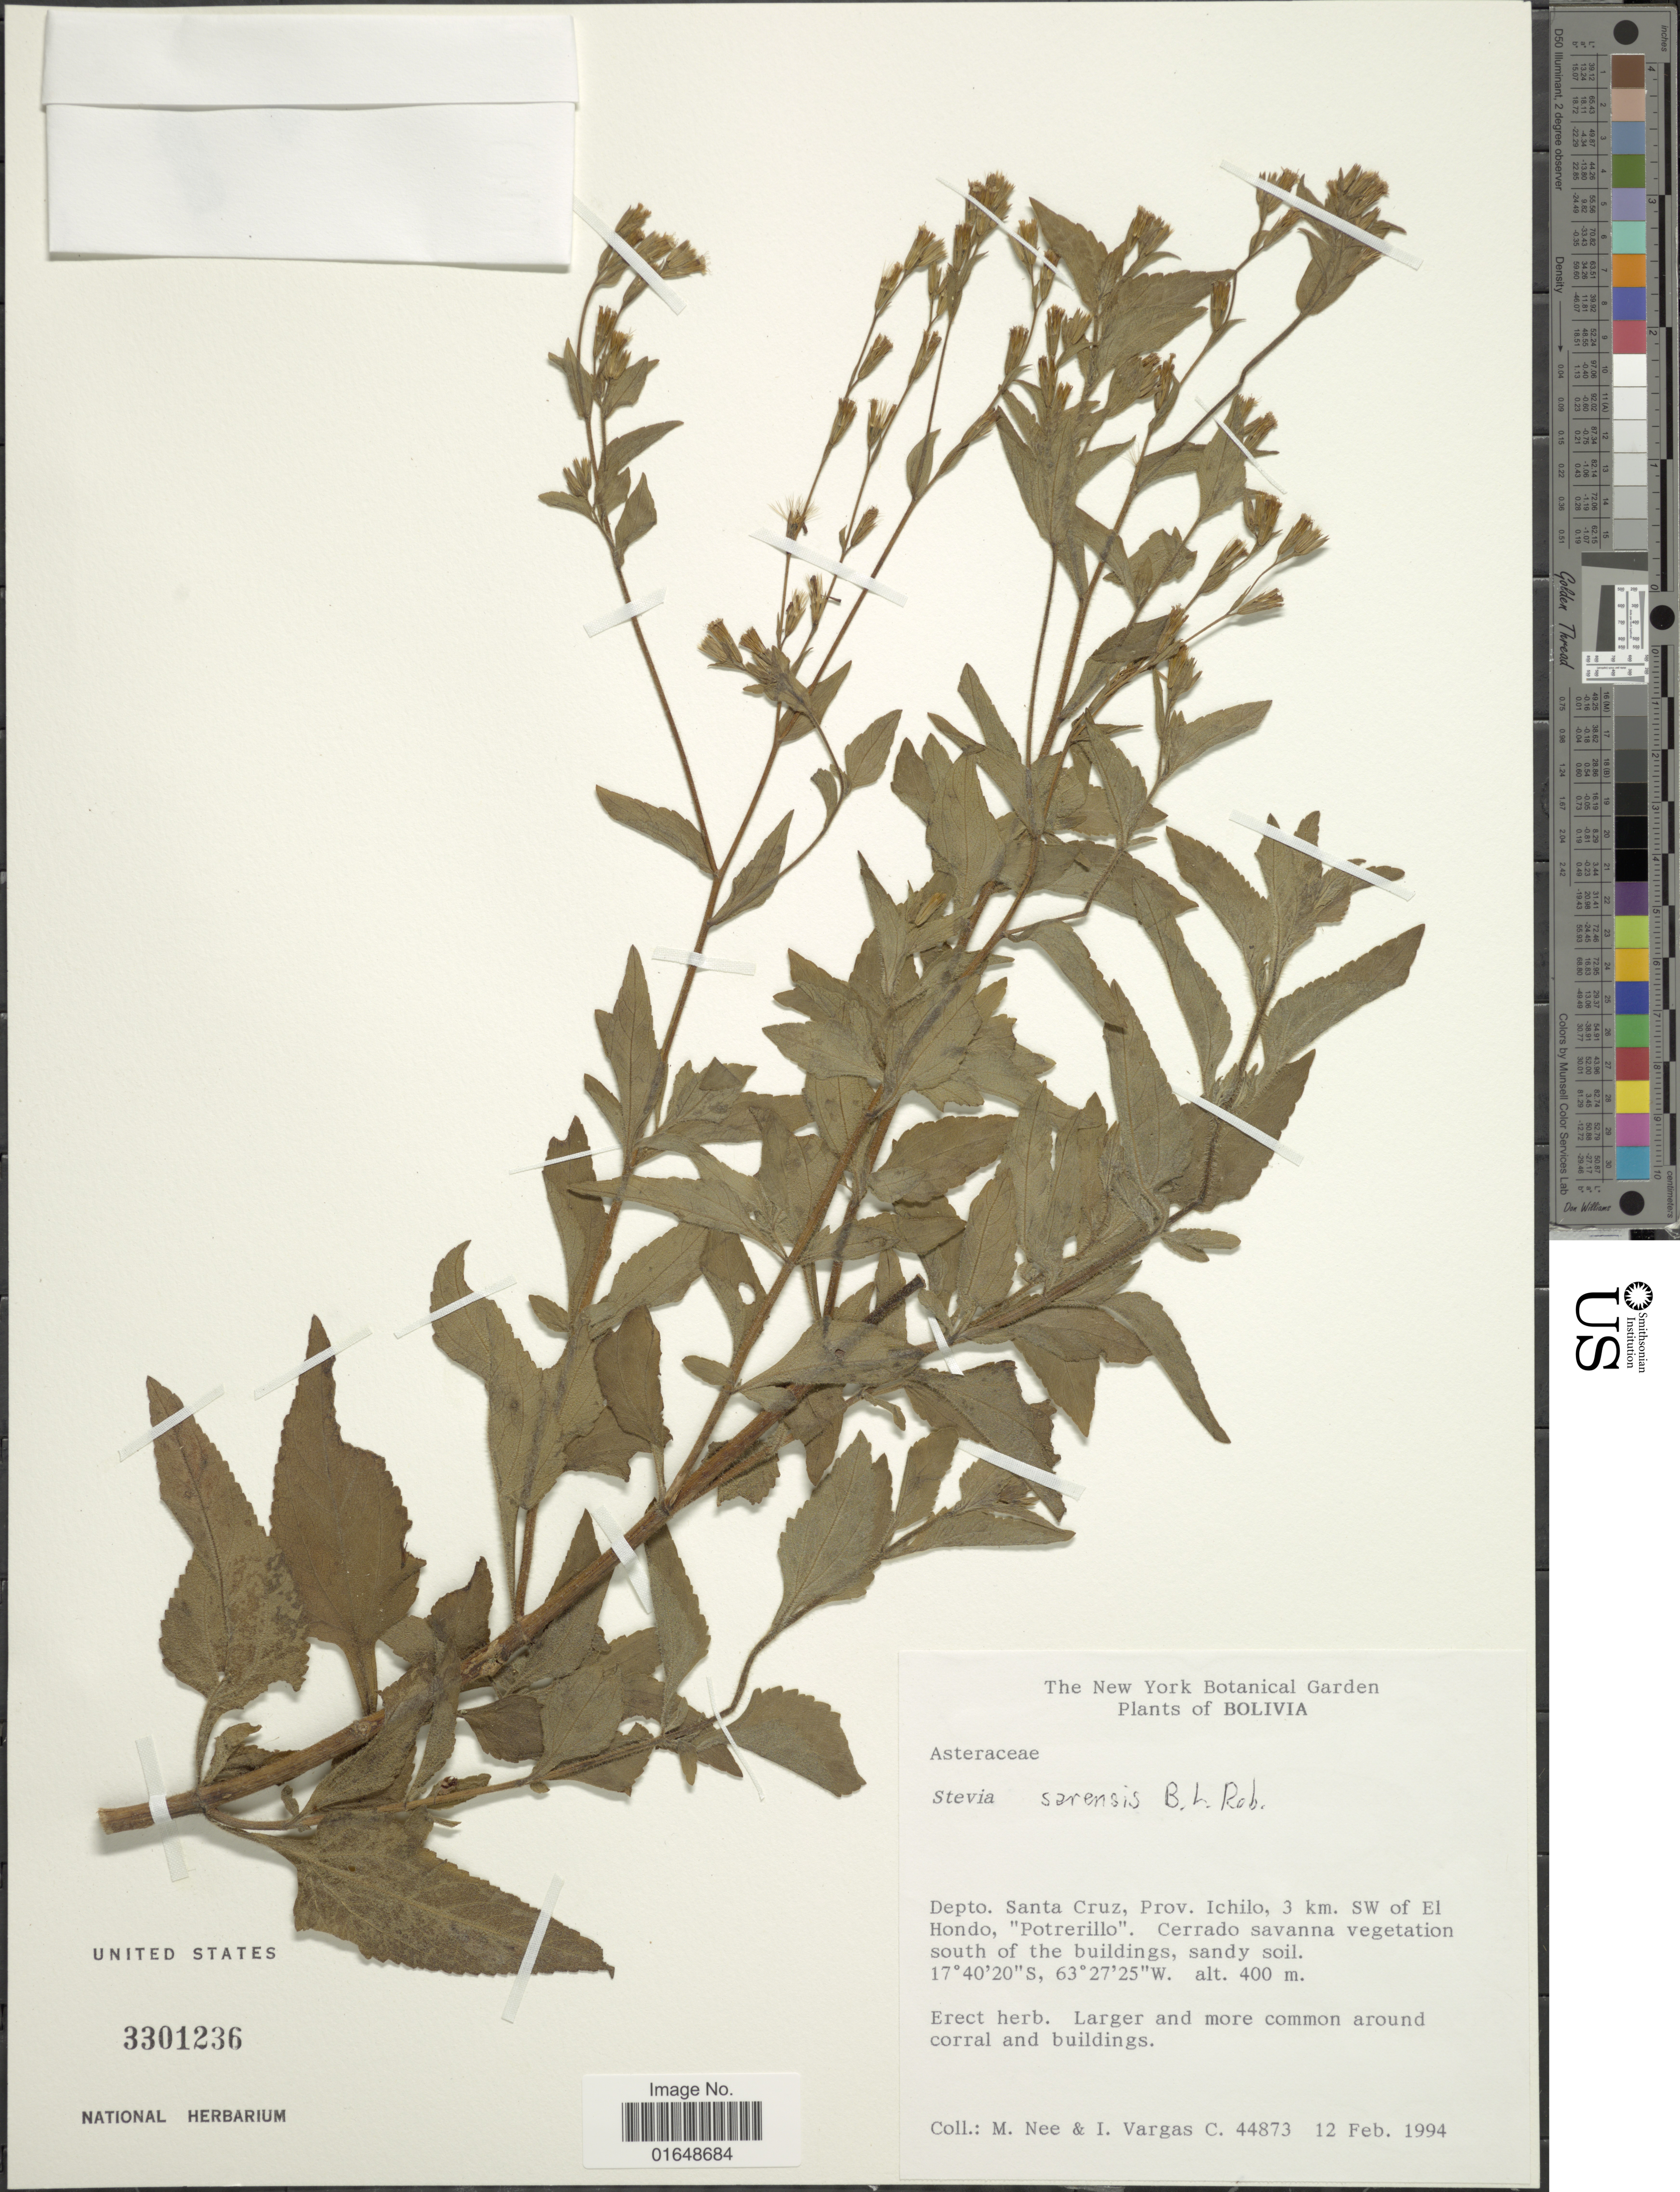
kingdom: Plantae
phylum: Tracheophyta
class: Magnoliopsida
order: Asterales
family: Asteraceae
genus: Stevia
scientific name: Stevia sarensis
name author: B.L. Rob.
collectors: M. Nee & I. Vargas C.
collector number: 44873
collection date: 1994-02-12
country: Bolivia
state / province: Santa Cruz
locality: Depto. Santa Cruz, Prov. Ichilo, 3 km. SW of El Hondo, "Potrerillo". Cerrado savanna vegetation south of the buildings, sandy soil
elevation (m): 400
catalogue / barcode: US 3301236